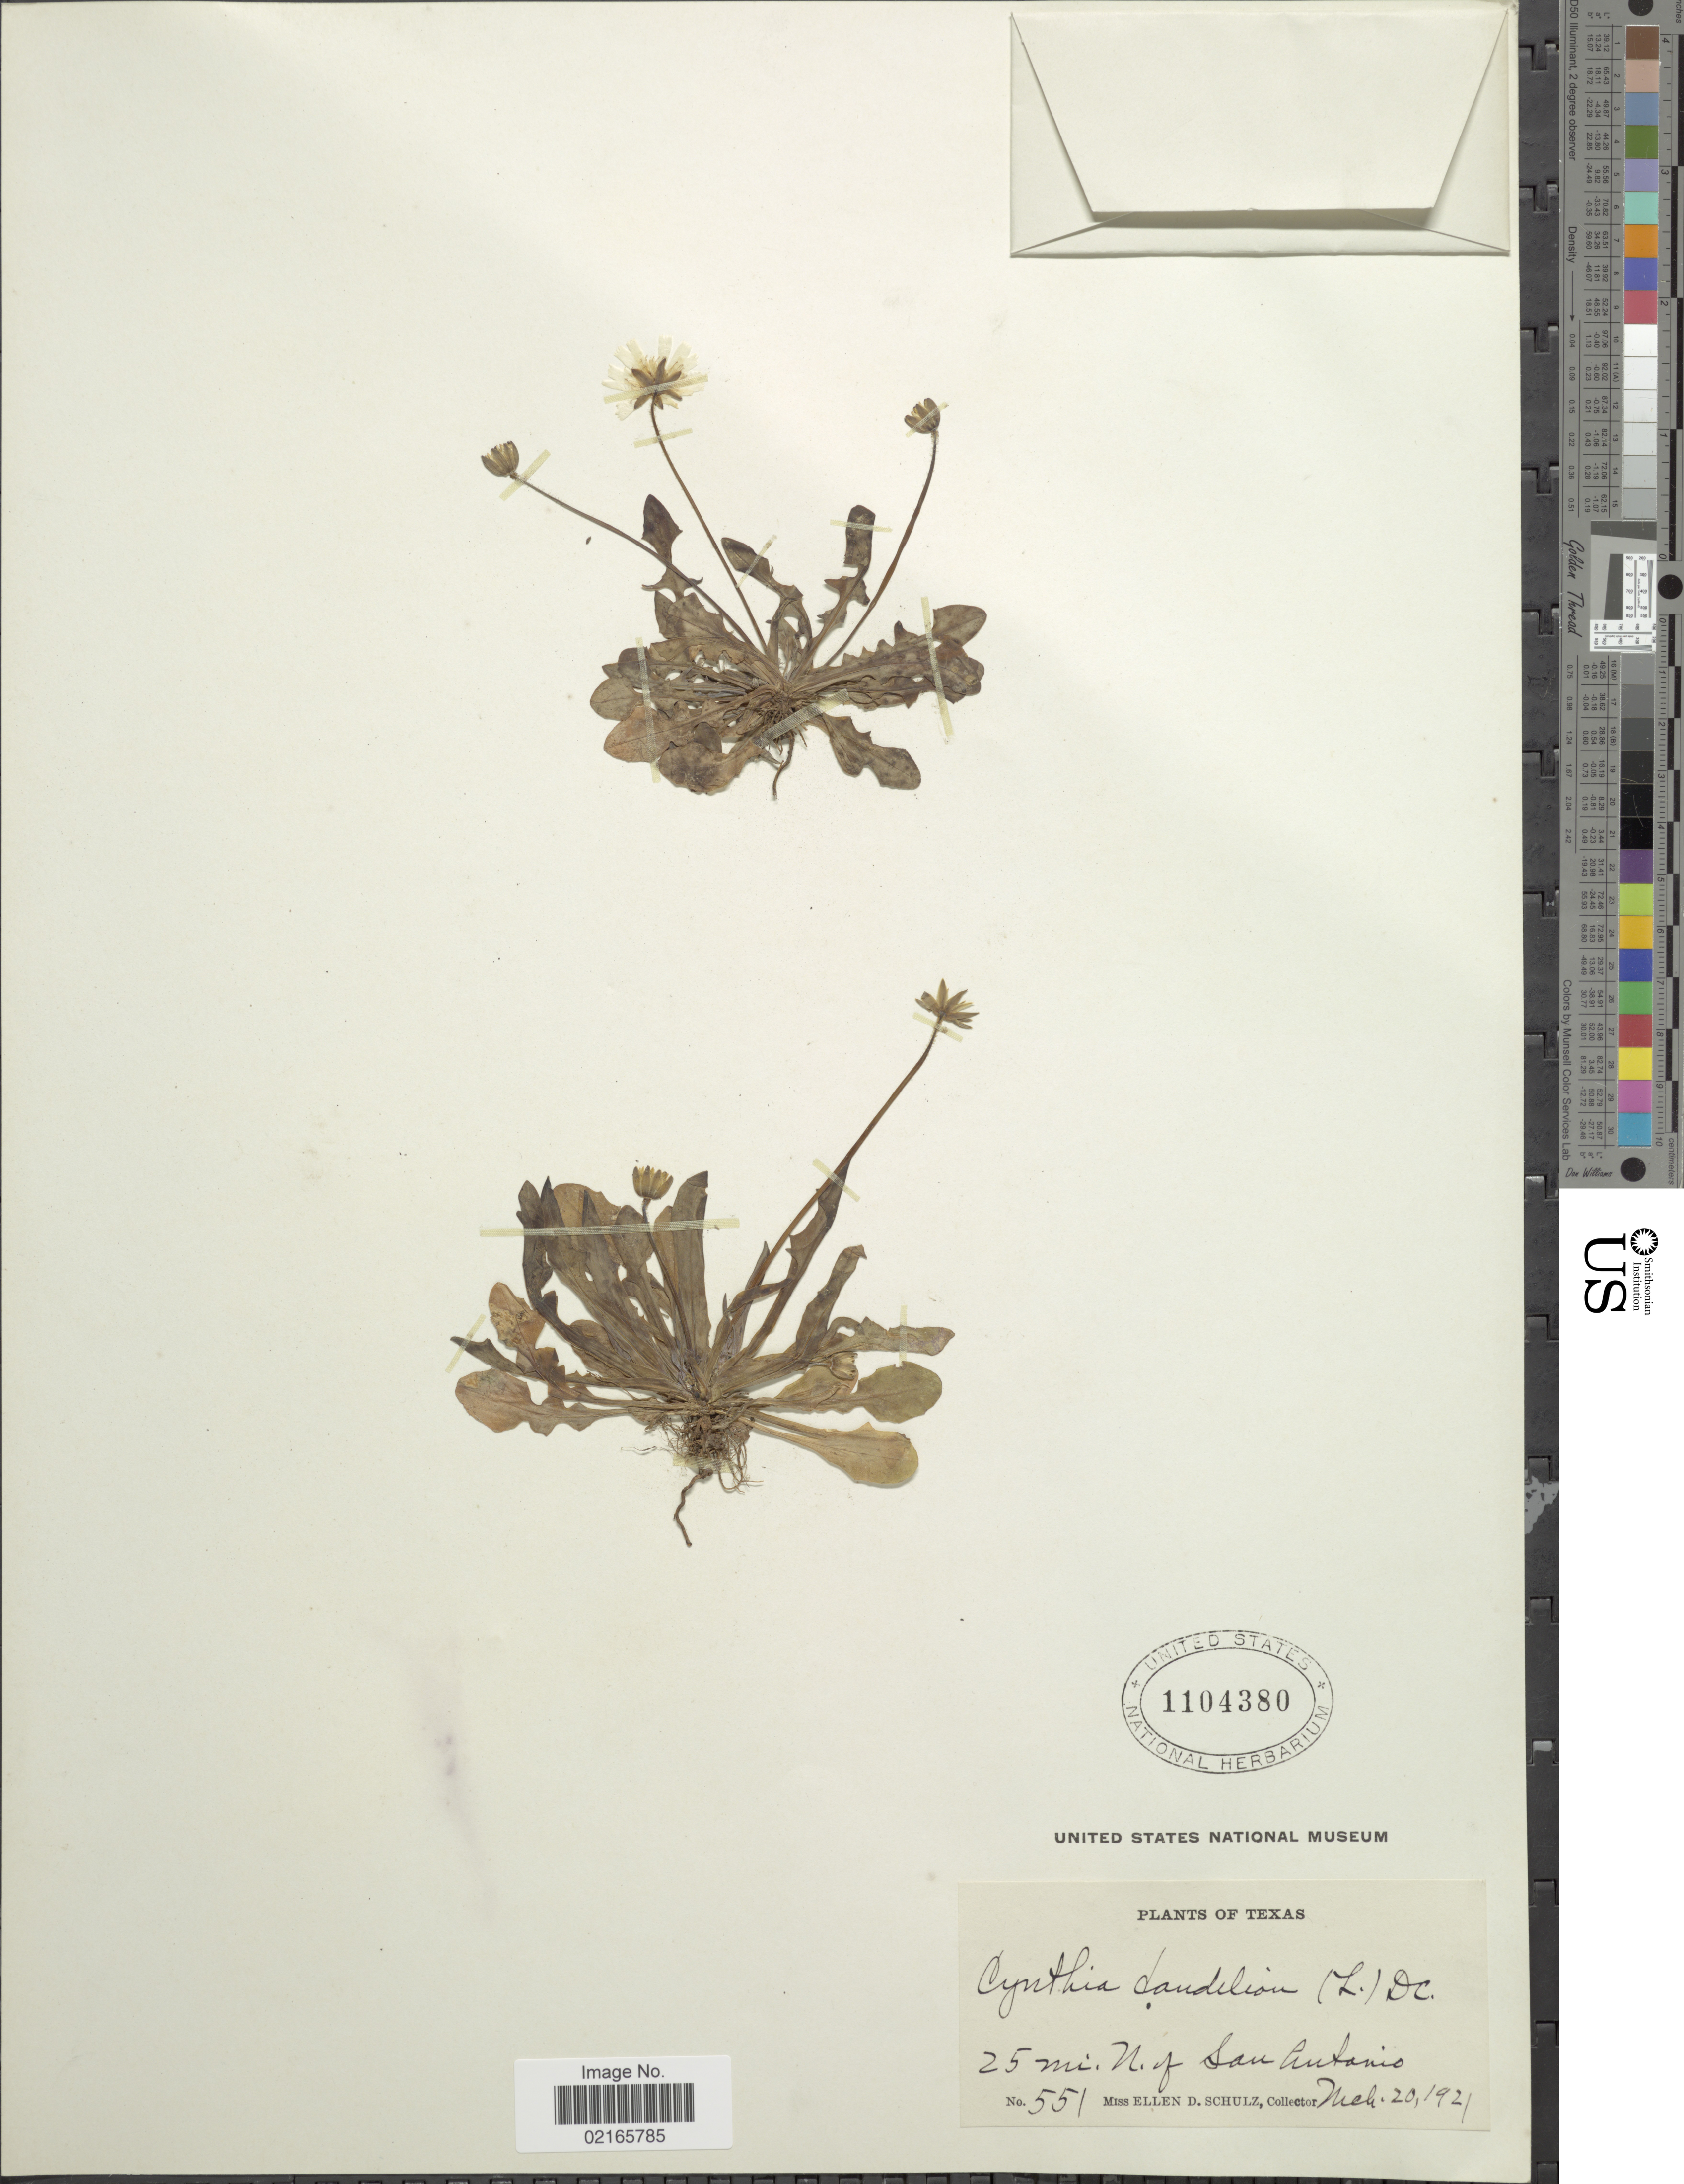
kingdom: Plantae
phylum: Tracheophyta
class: Magnoliopsida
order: Asterales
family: Asteraceae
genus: Krigia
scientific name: Krigia cespitosa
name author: (Raf.) K.L. Chambers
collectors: E. D. Schulz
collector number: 551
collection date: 1921-03-20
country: United States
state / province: Texas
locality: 25 mi N. of San Antonio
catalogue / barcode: US 1104380